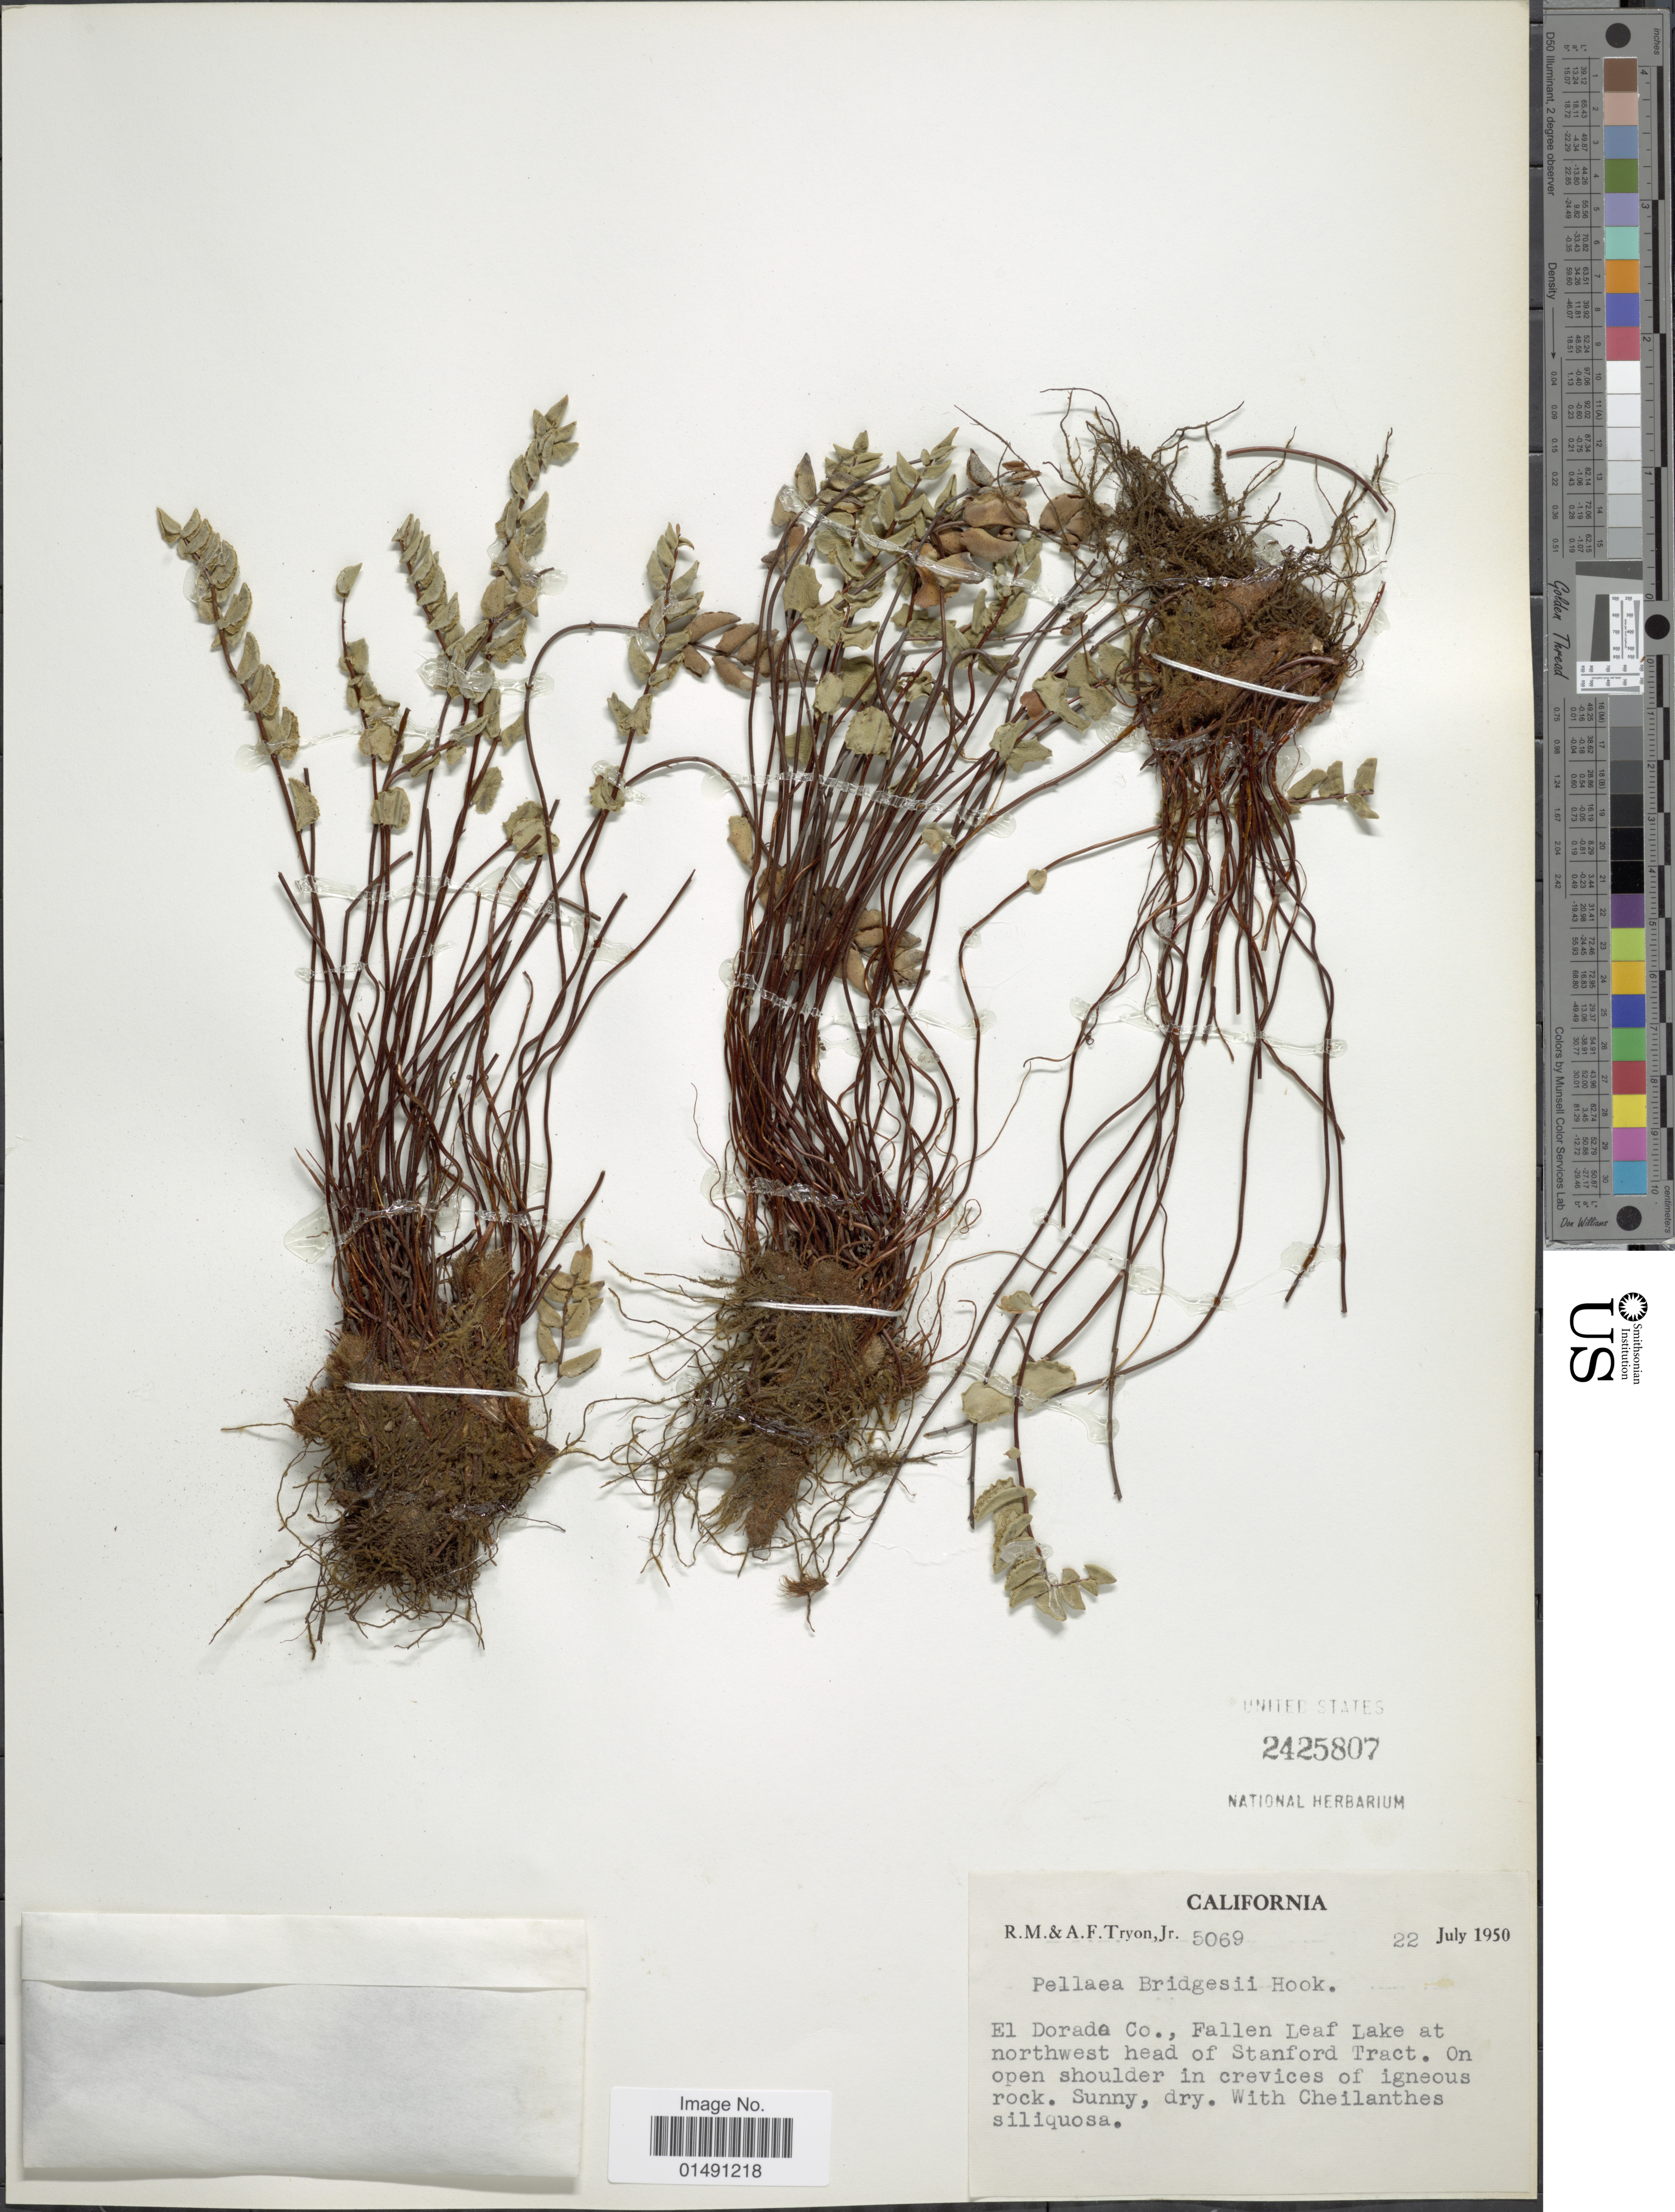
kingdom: Plantae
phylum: Tracheophyta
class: Polypodiopsida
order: Polypodiales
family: Pteridaceae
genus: Pellaea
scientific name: Pellaea bridgesii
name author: Hook.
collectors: R. M. Tryon & A. F. Tryon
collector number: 5069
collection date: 1950-07-22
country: United States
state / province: California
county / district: El Dorado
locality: El Dorado Co., Fallen Leaf Lake at northwest head of Standford Tract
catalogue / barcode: US 2425807